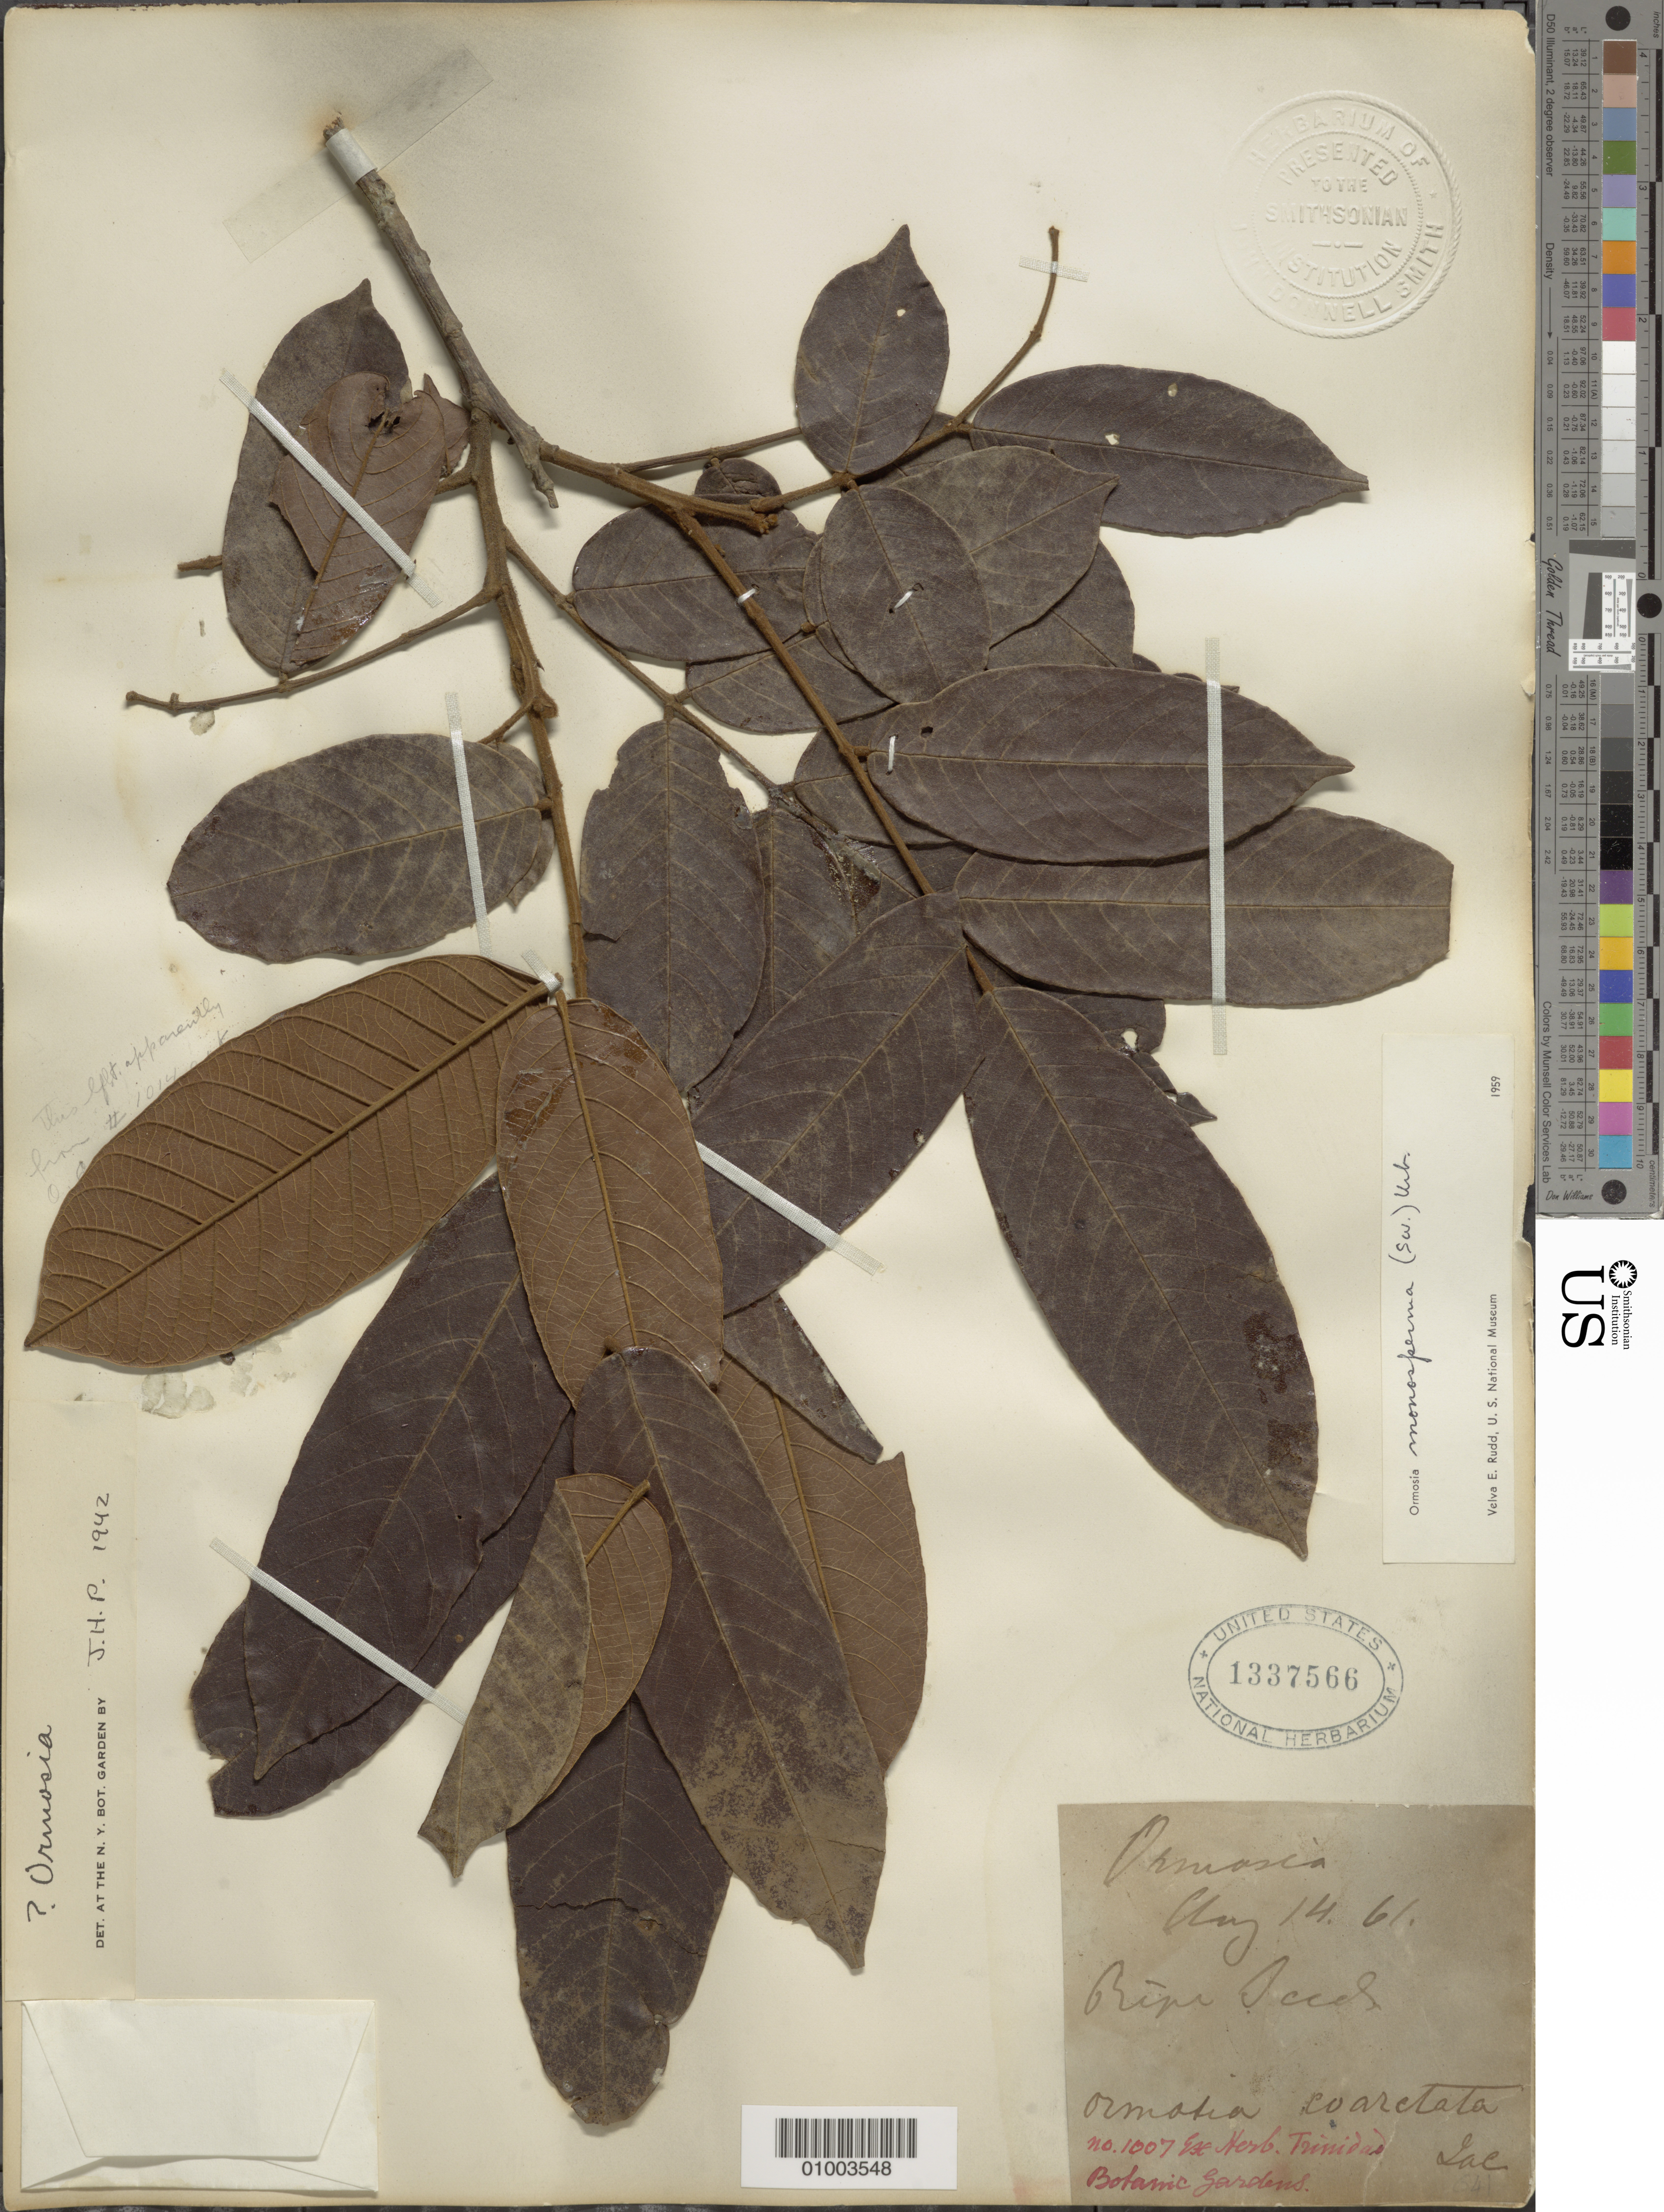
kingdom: Plantae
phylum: Tracheophyta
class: Magnoliopsida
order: Fabales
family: Fabaceae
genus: Ormosia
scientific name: Ormosia monosperma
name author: (Sw.) Urb.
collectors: ex herb. Bot. Gard. Trinidad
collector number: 1007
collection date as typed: Aug. 14. 61.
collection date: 1861-08-14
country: Trinidad and Tobago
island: Trinidad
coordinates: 0 N, 0 E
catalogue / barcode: US 1337566